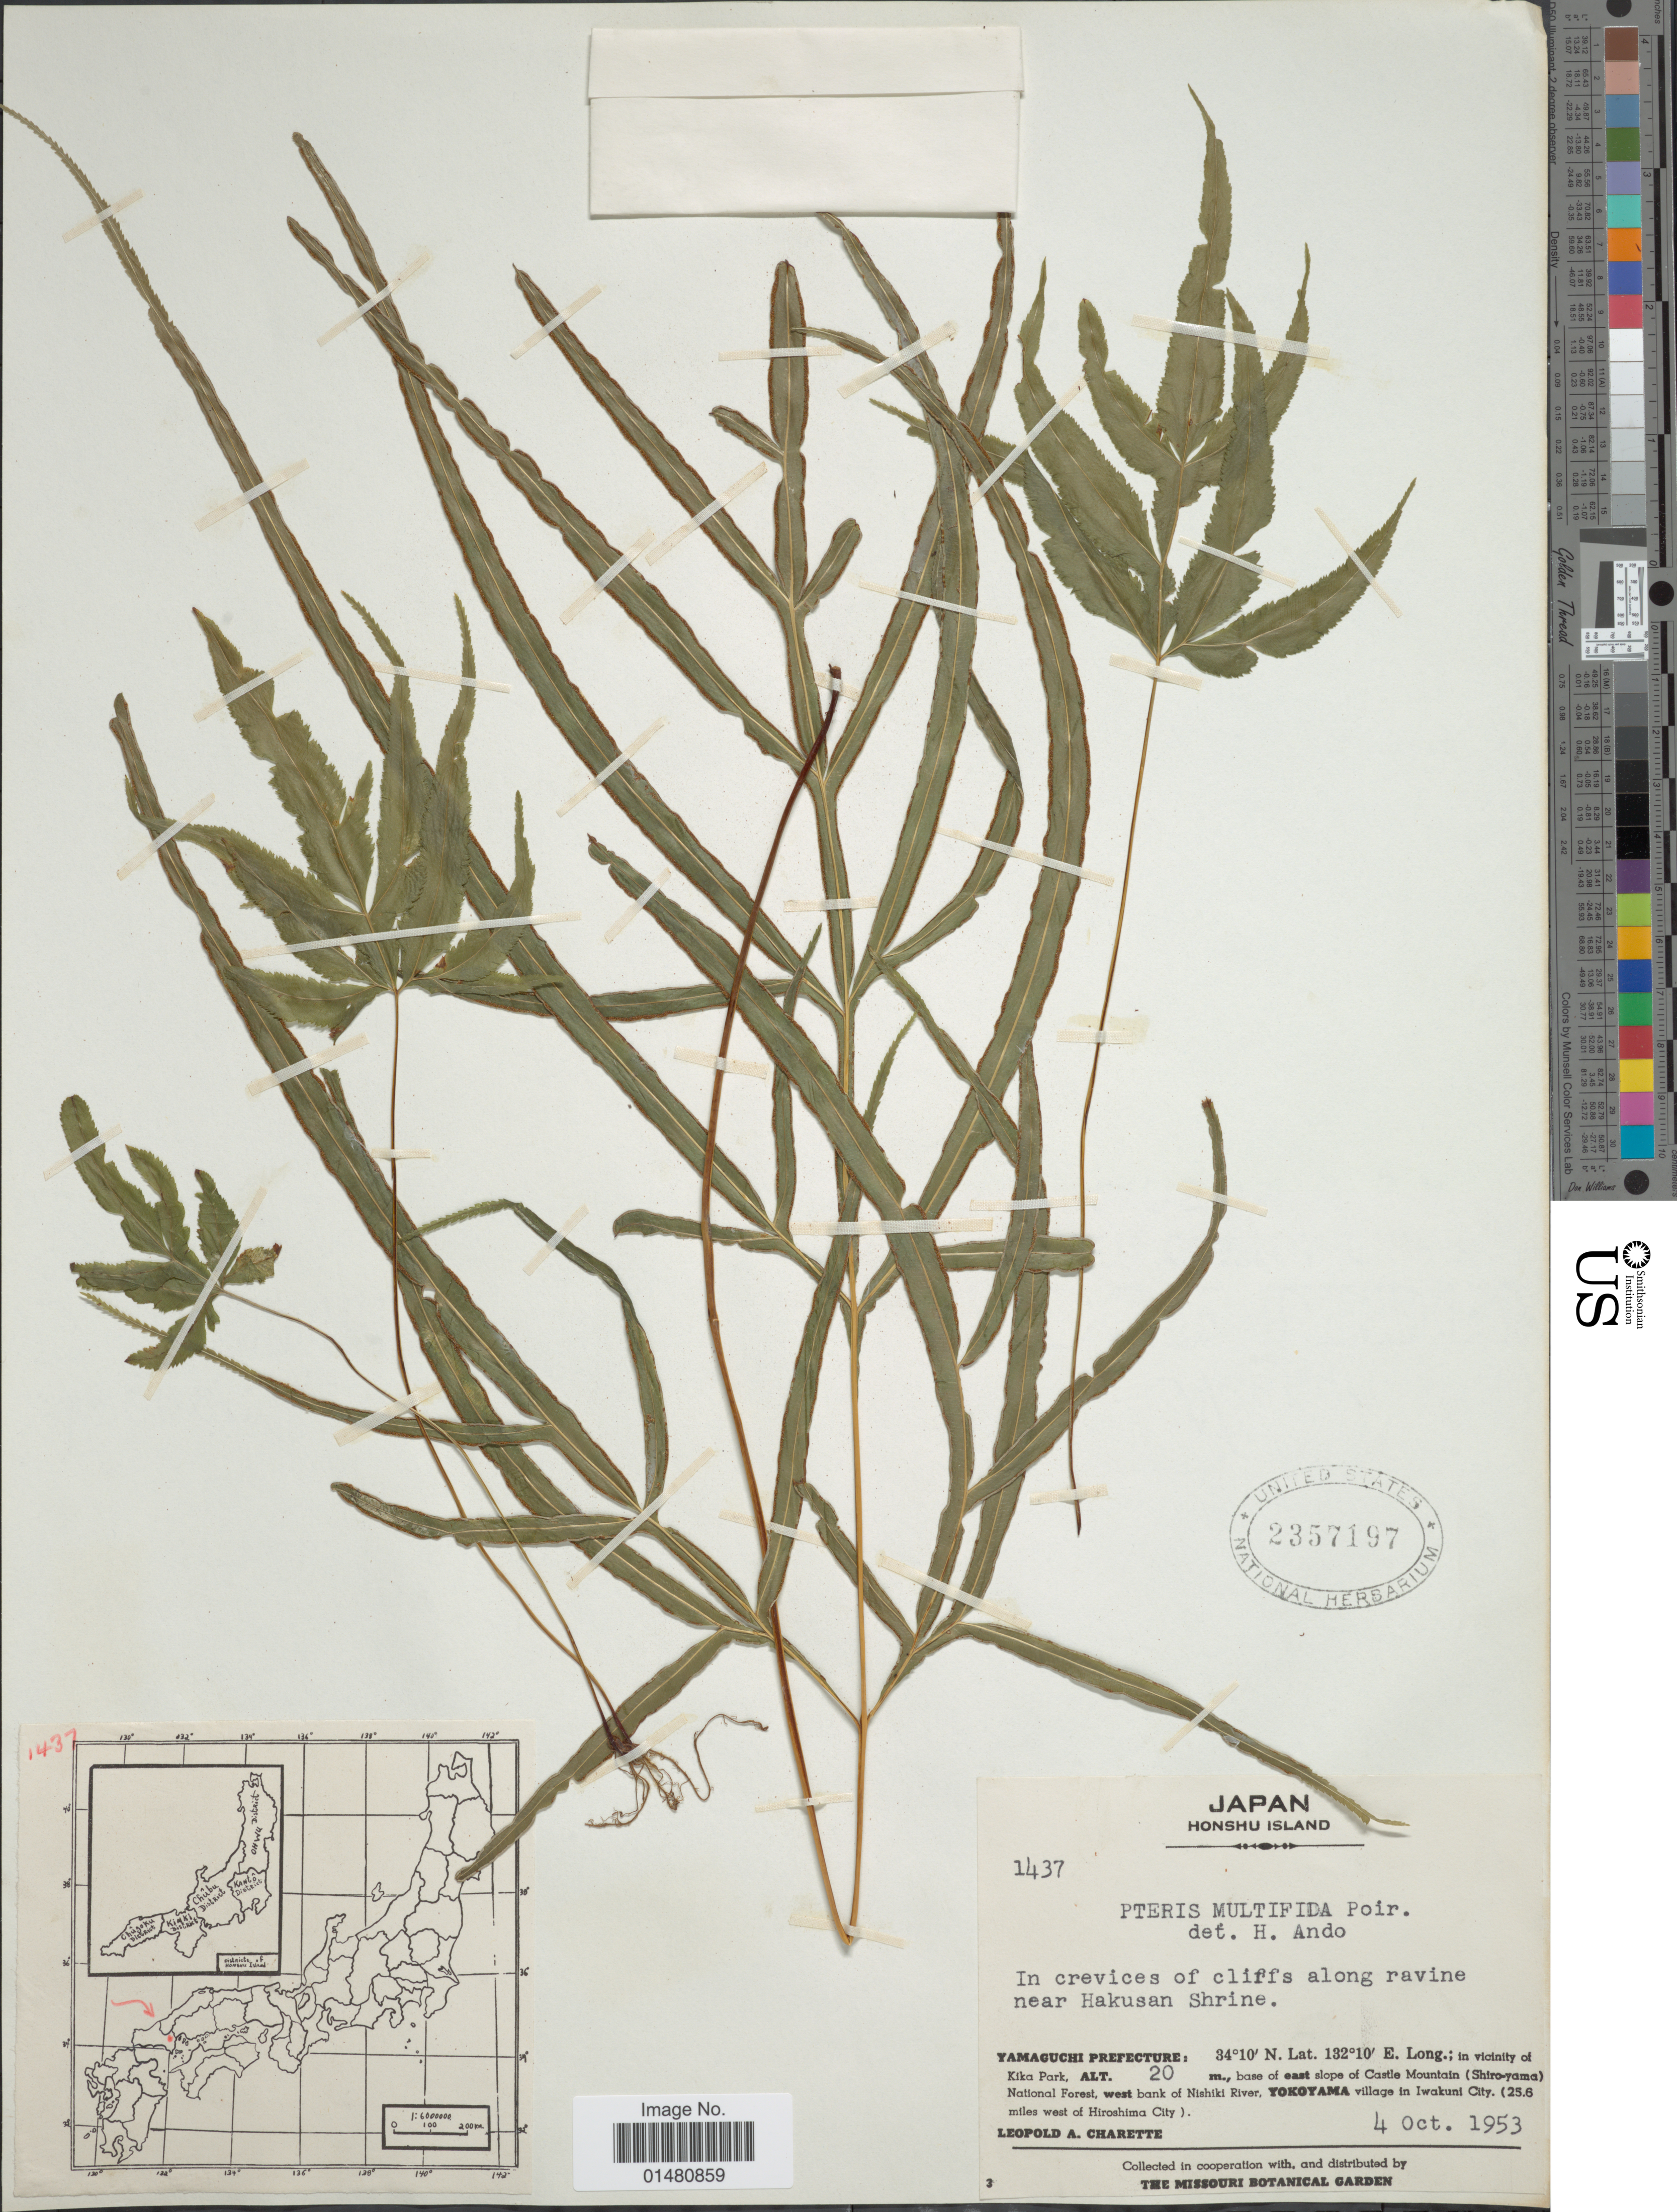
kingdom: Plantae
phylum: Tracheophyta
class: Polypodiopsida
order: Polypodiales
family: Pteridaceae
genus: Pteris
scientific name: Pteris multifida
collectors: L. A. Charette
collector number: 1437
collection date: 1953-10-04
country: Japan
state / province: Yamaguti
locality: Honshu Island, Yamaguchi Prefecture: in vicinity of KIka Park, base of east slope of Castle Mountain (Shiro-yama) national Forest, west bank of Nishiki River, Yokoyama village in Iwakuni City(25.6 miles west of Hiroshima City)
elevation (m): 20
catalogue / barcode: US 2357197